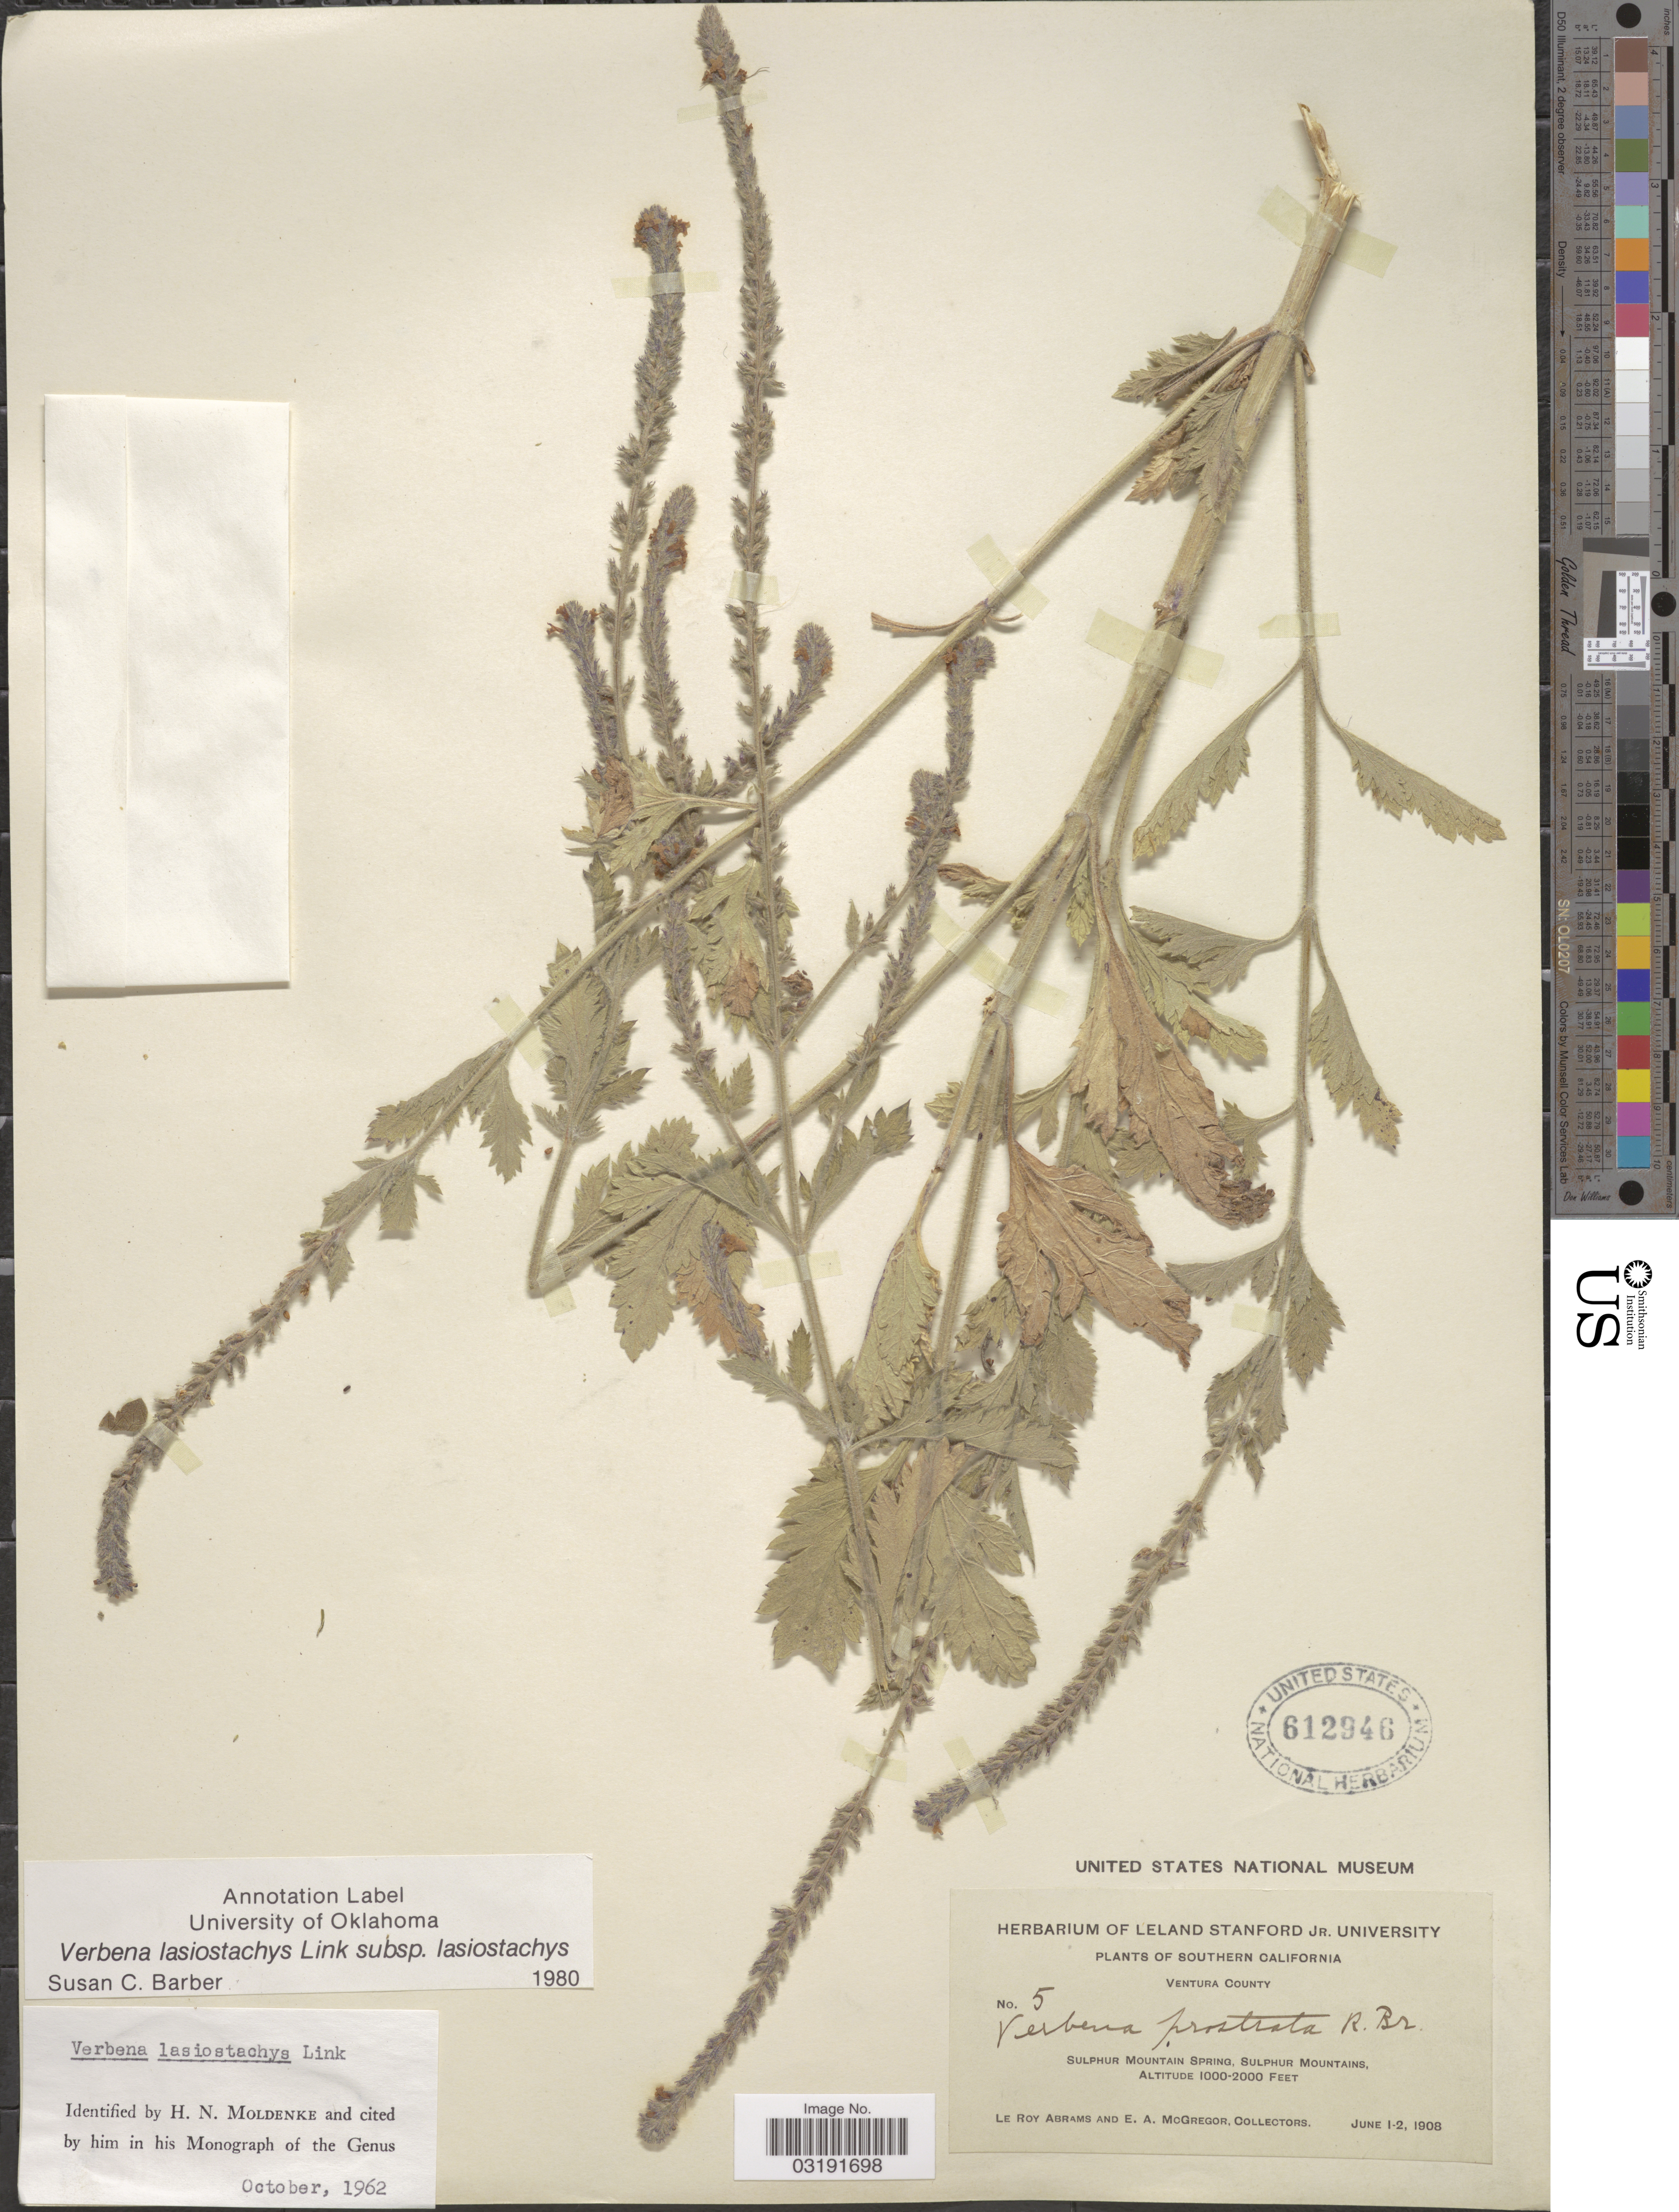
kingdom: Plantae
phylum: Tracheophyta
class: Magnoliopsida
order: Lamiales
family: Verbenaceae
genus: Verbena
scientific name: Verbena lasiostachys var. lasiostachys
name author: Link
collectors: L. Abrams & E. A. McGregor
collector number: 5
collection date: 1908-06-01/1908-06-02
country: United States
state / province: California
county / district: Ventura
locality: Southern California. Ventura County. Sulphur Mountain Spring, Sulphur Mountains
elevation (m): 305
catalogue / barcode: US 612946